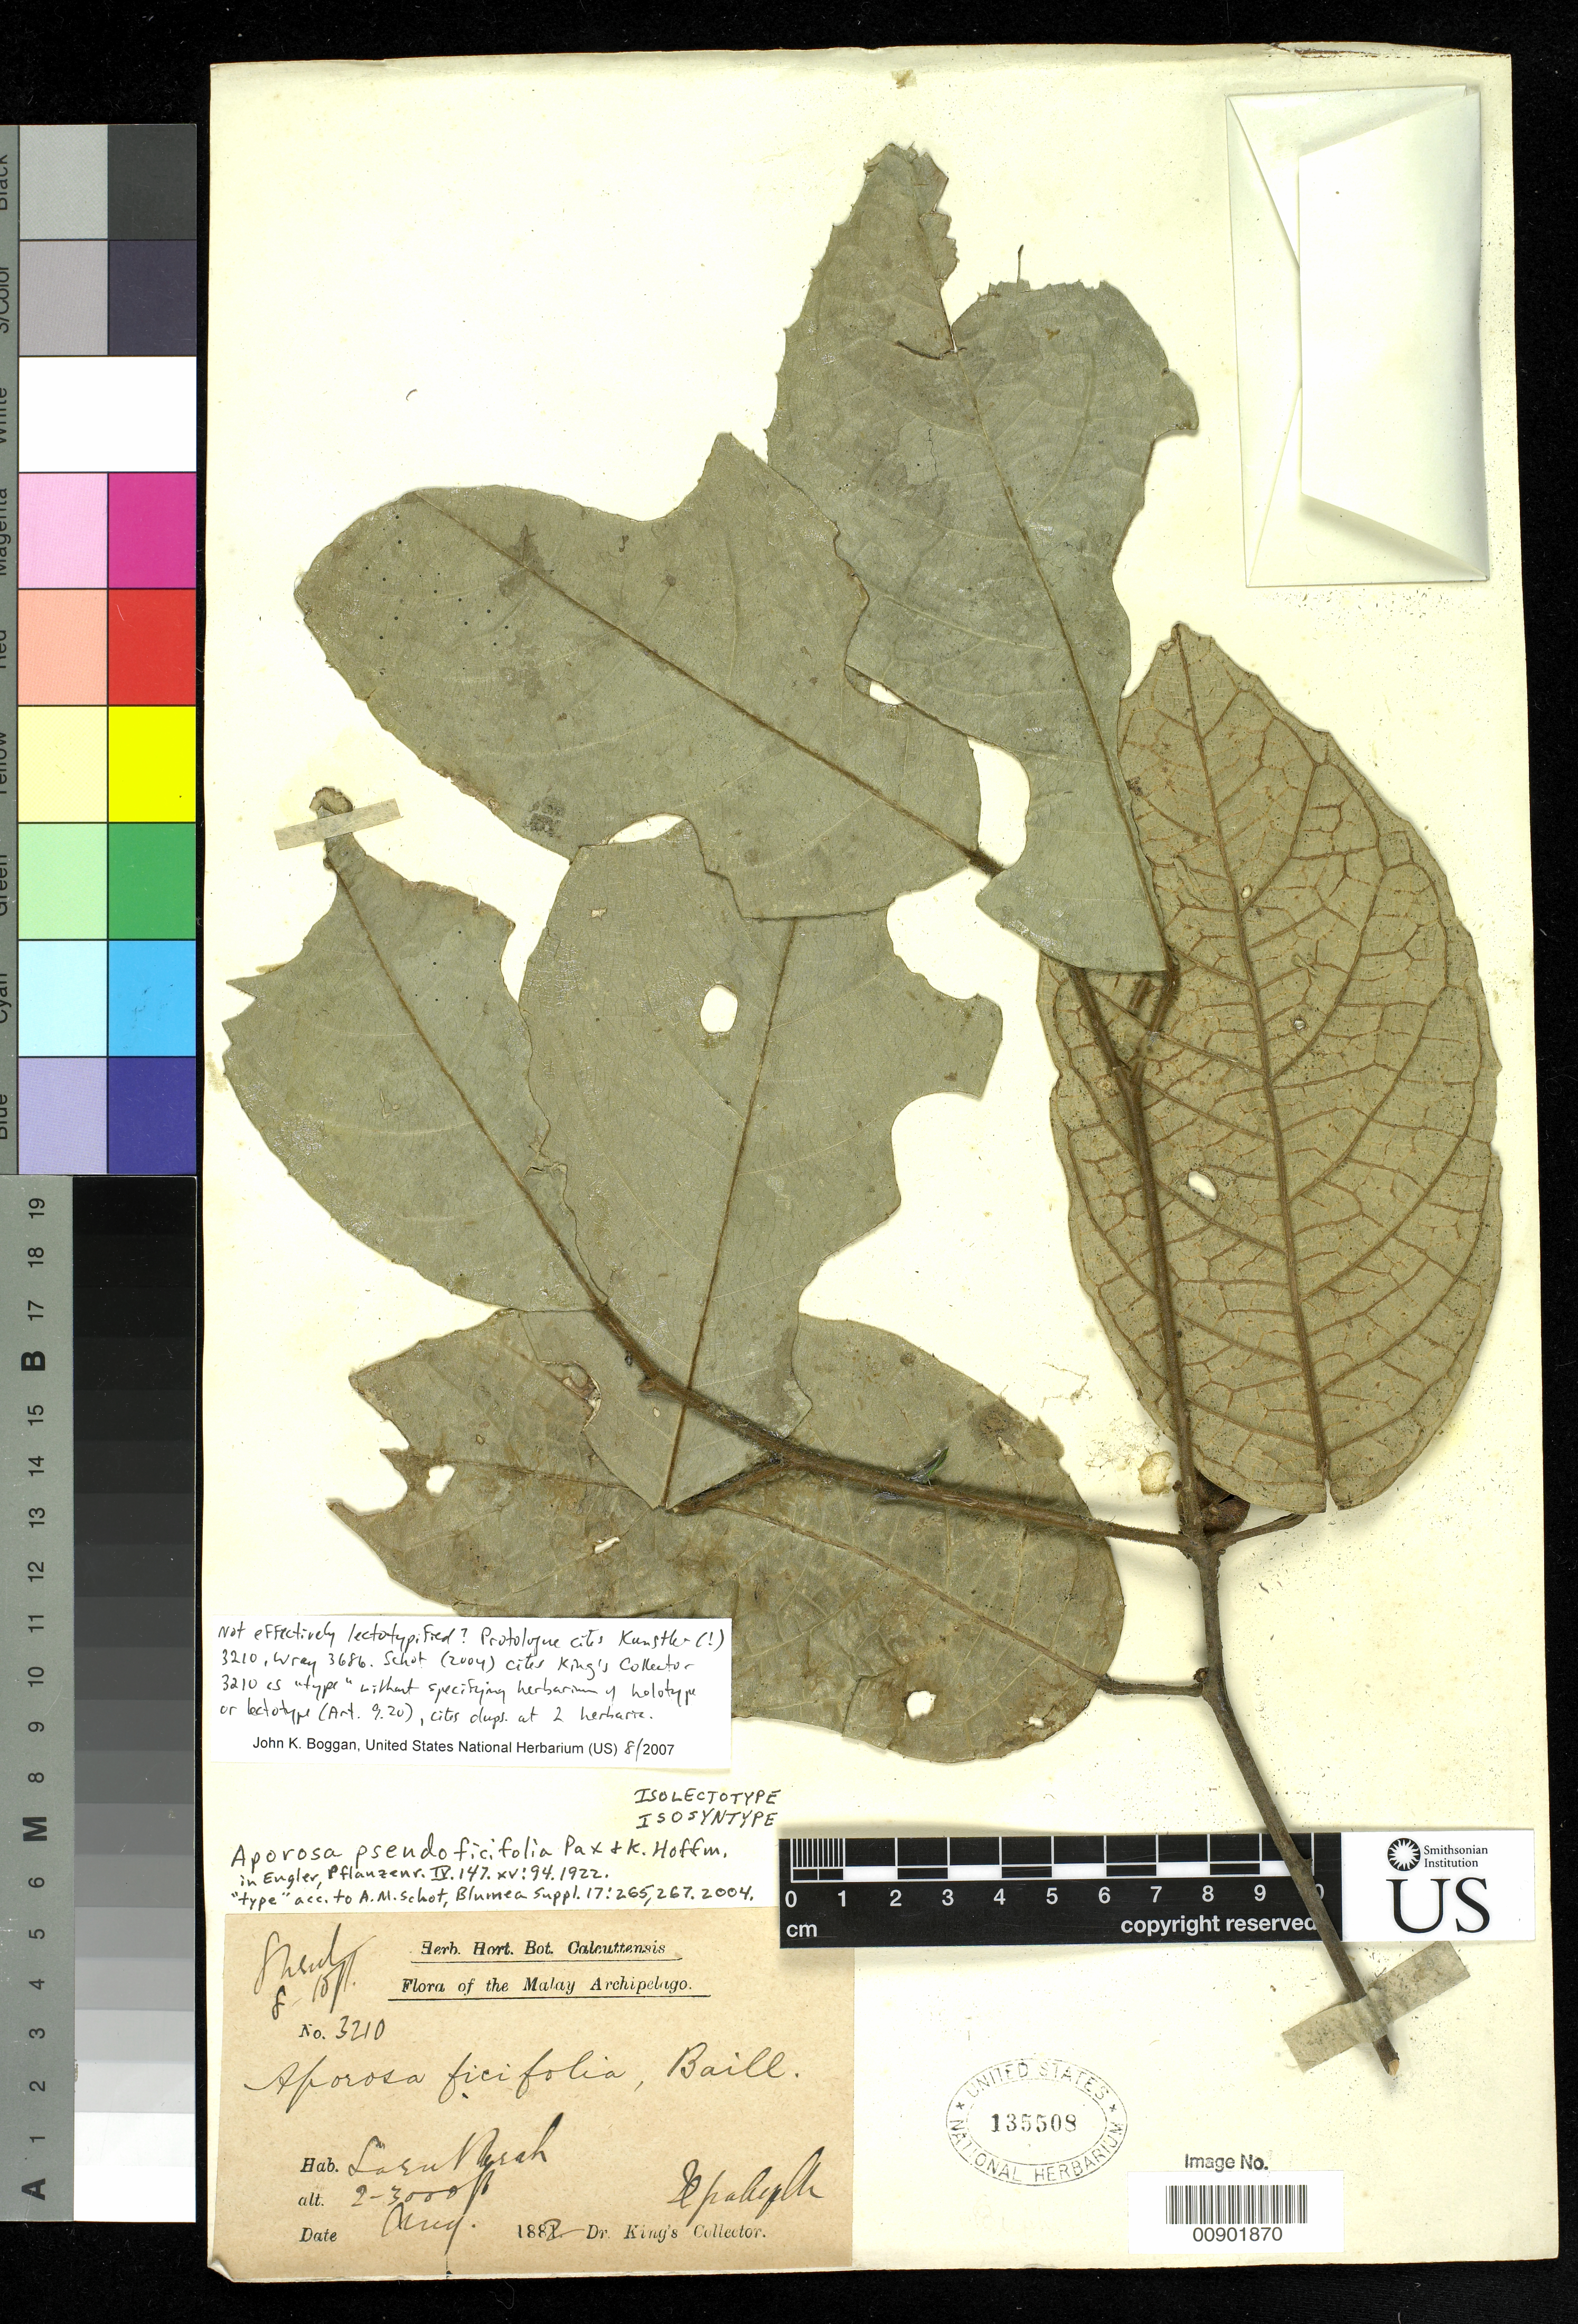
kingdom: Plantae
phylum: Tracheophyta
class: Magnoliopsida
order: Malpighiales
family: Phyllanthaceae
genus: Aporosa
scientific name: Aporosa pseudoficifolia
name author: Pax & K. Hoffm. in Engl.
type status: Isolectotype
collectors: Dr. King's collector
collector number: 3210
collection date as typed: Aug 1882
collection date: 1882-08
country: Malaysia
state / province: Perak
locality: Larut.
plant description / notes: Not effectively lectotypified? Protologue cites Kunstler(!) 3210, Wray 3686. Schot (2004) cites King's Collector 3210 as "type" but does not specify a herbarium at which the lectotype (or holotype) is deposited (Art. 9.20), & cites dups. at 2 herbaria.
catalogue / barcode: US 135508